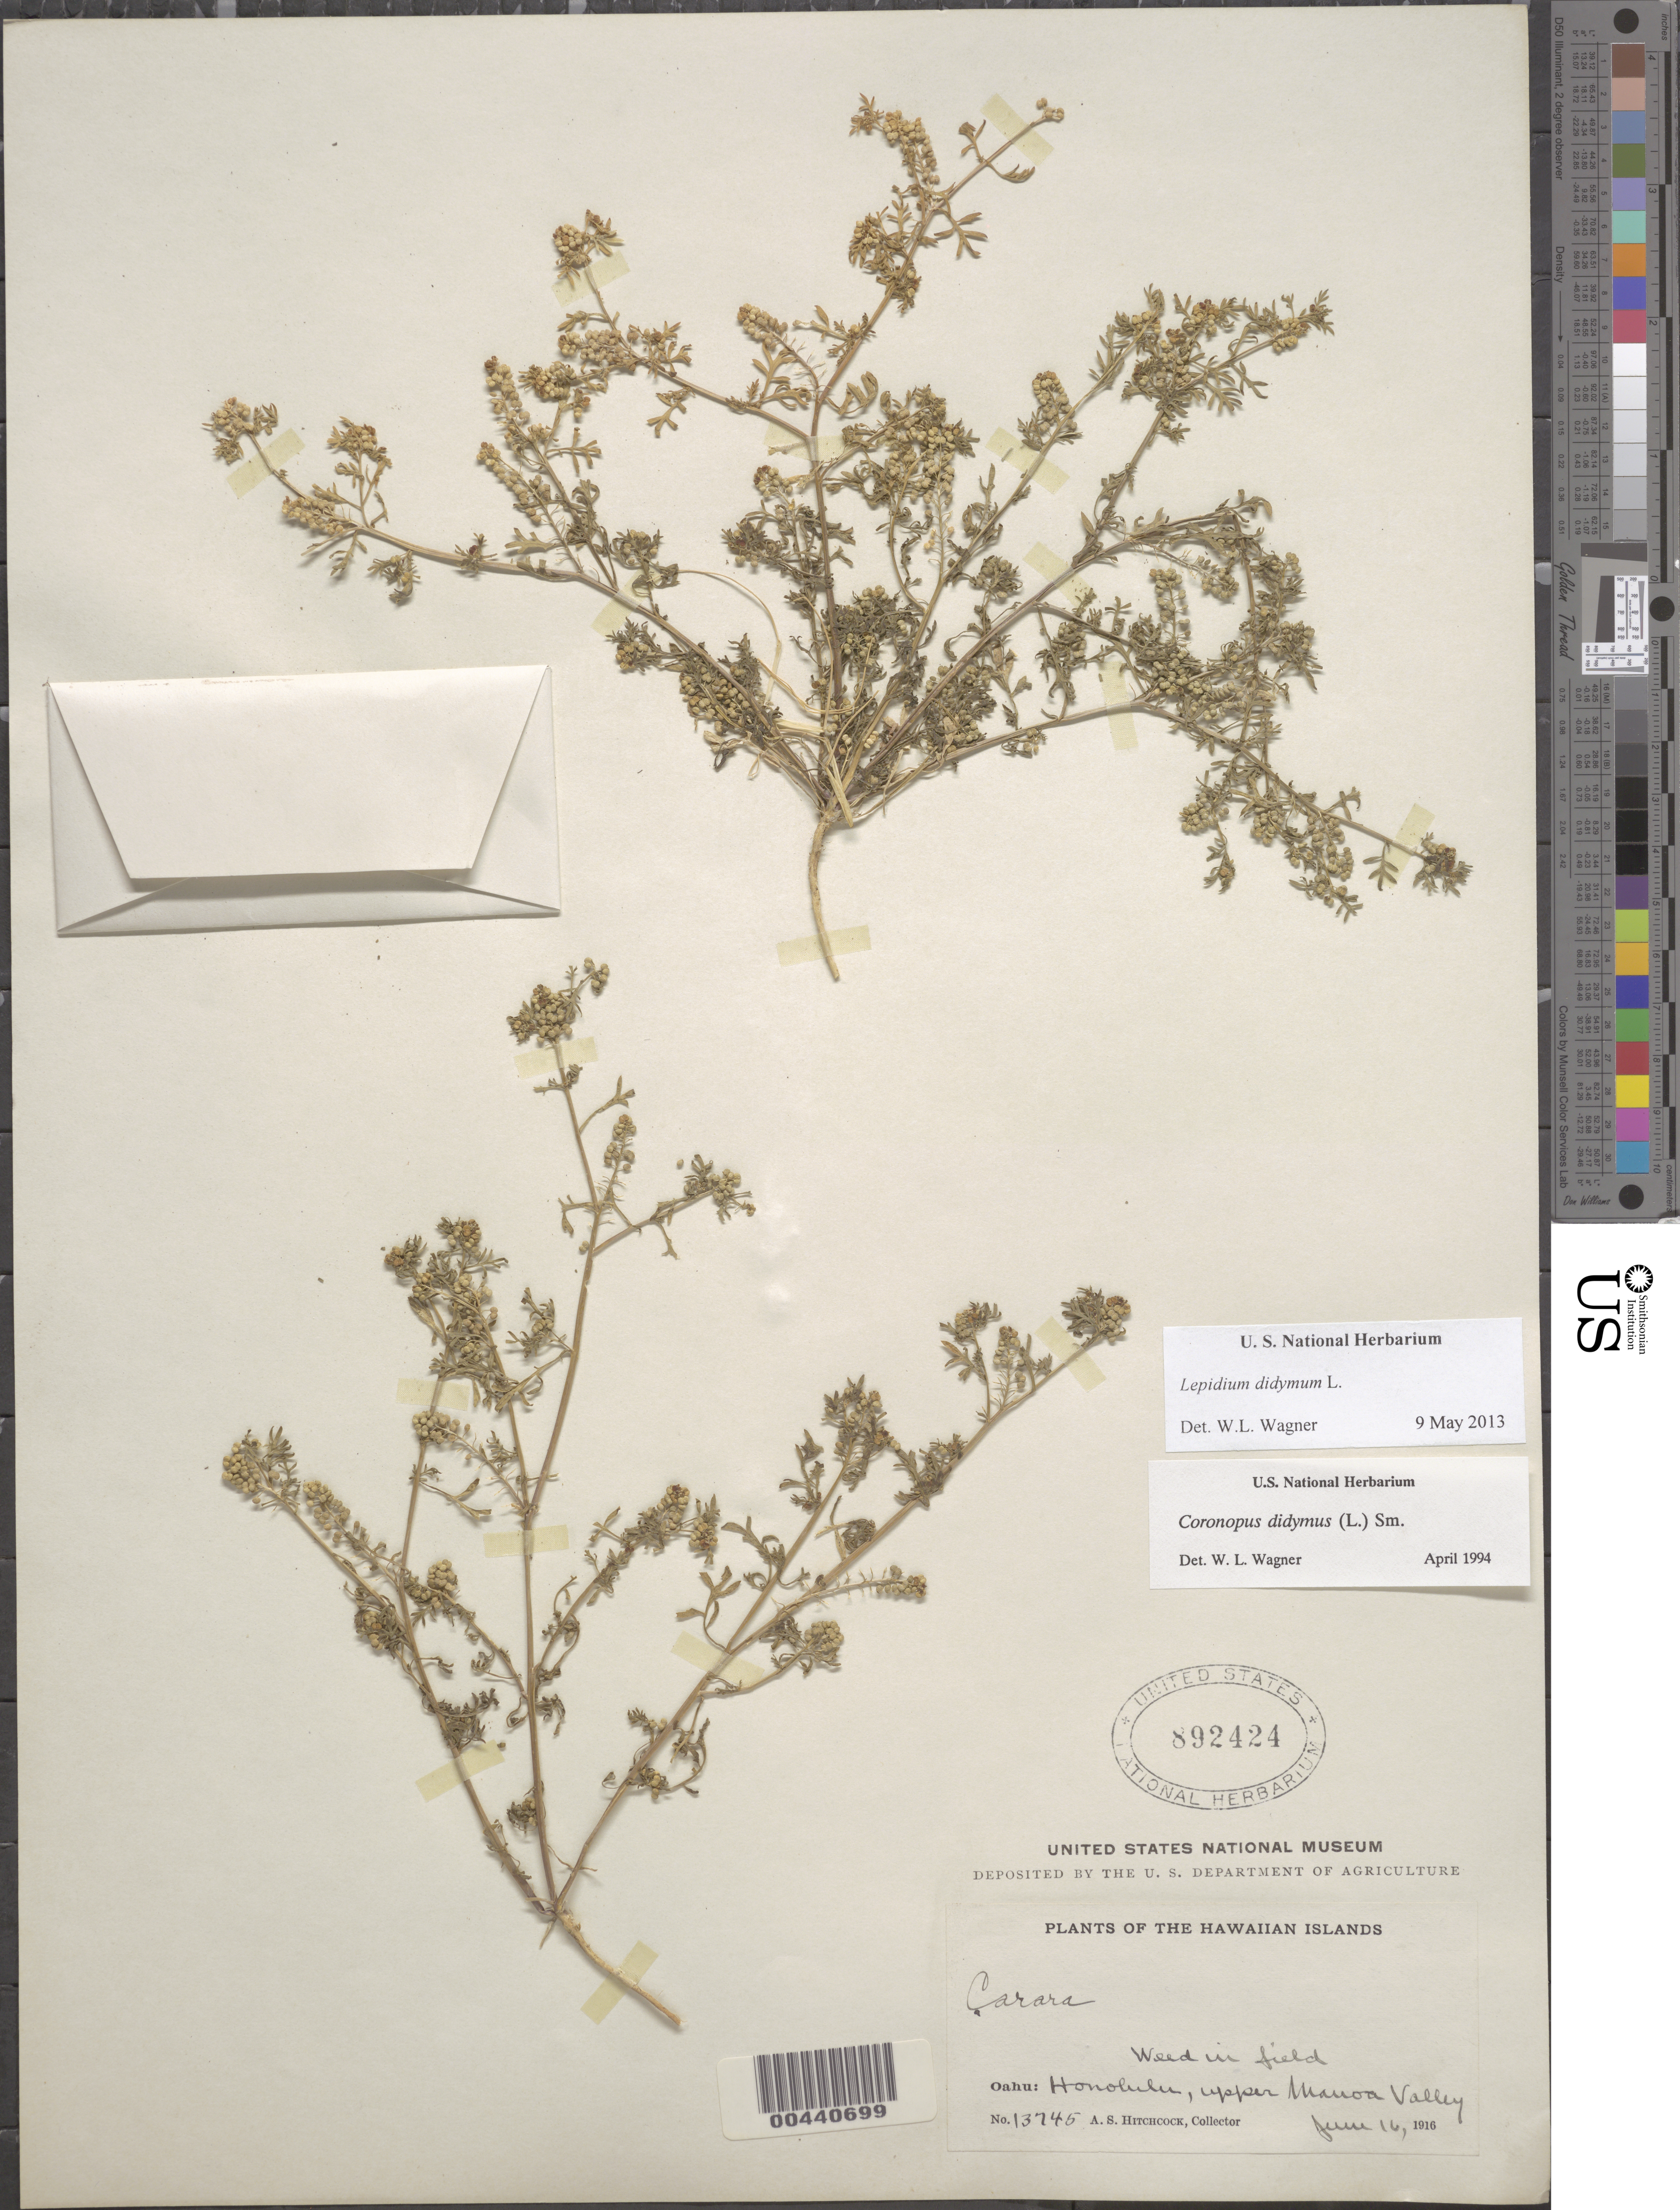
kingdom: Plantae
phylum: Tracheophyta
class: Magnoliopsida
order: Brassicales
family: Brassicaceae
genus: Lepidium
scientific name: Lepidium didymum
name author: L.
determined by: Wagner, W. L., (BOT), Smithsonian Institution - National Museum of Natural History (UNITED STATES)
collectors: A. S. Hitchcock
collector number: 13745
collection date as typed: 16 Jun 1916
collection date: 1916-06-16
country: United States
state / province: Hawaii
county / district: Honolulu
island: Oahu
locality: Honolulu, upper Manoa Valley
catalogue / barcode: US 892424